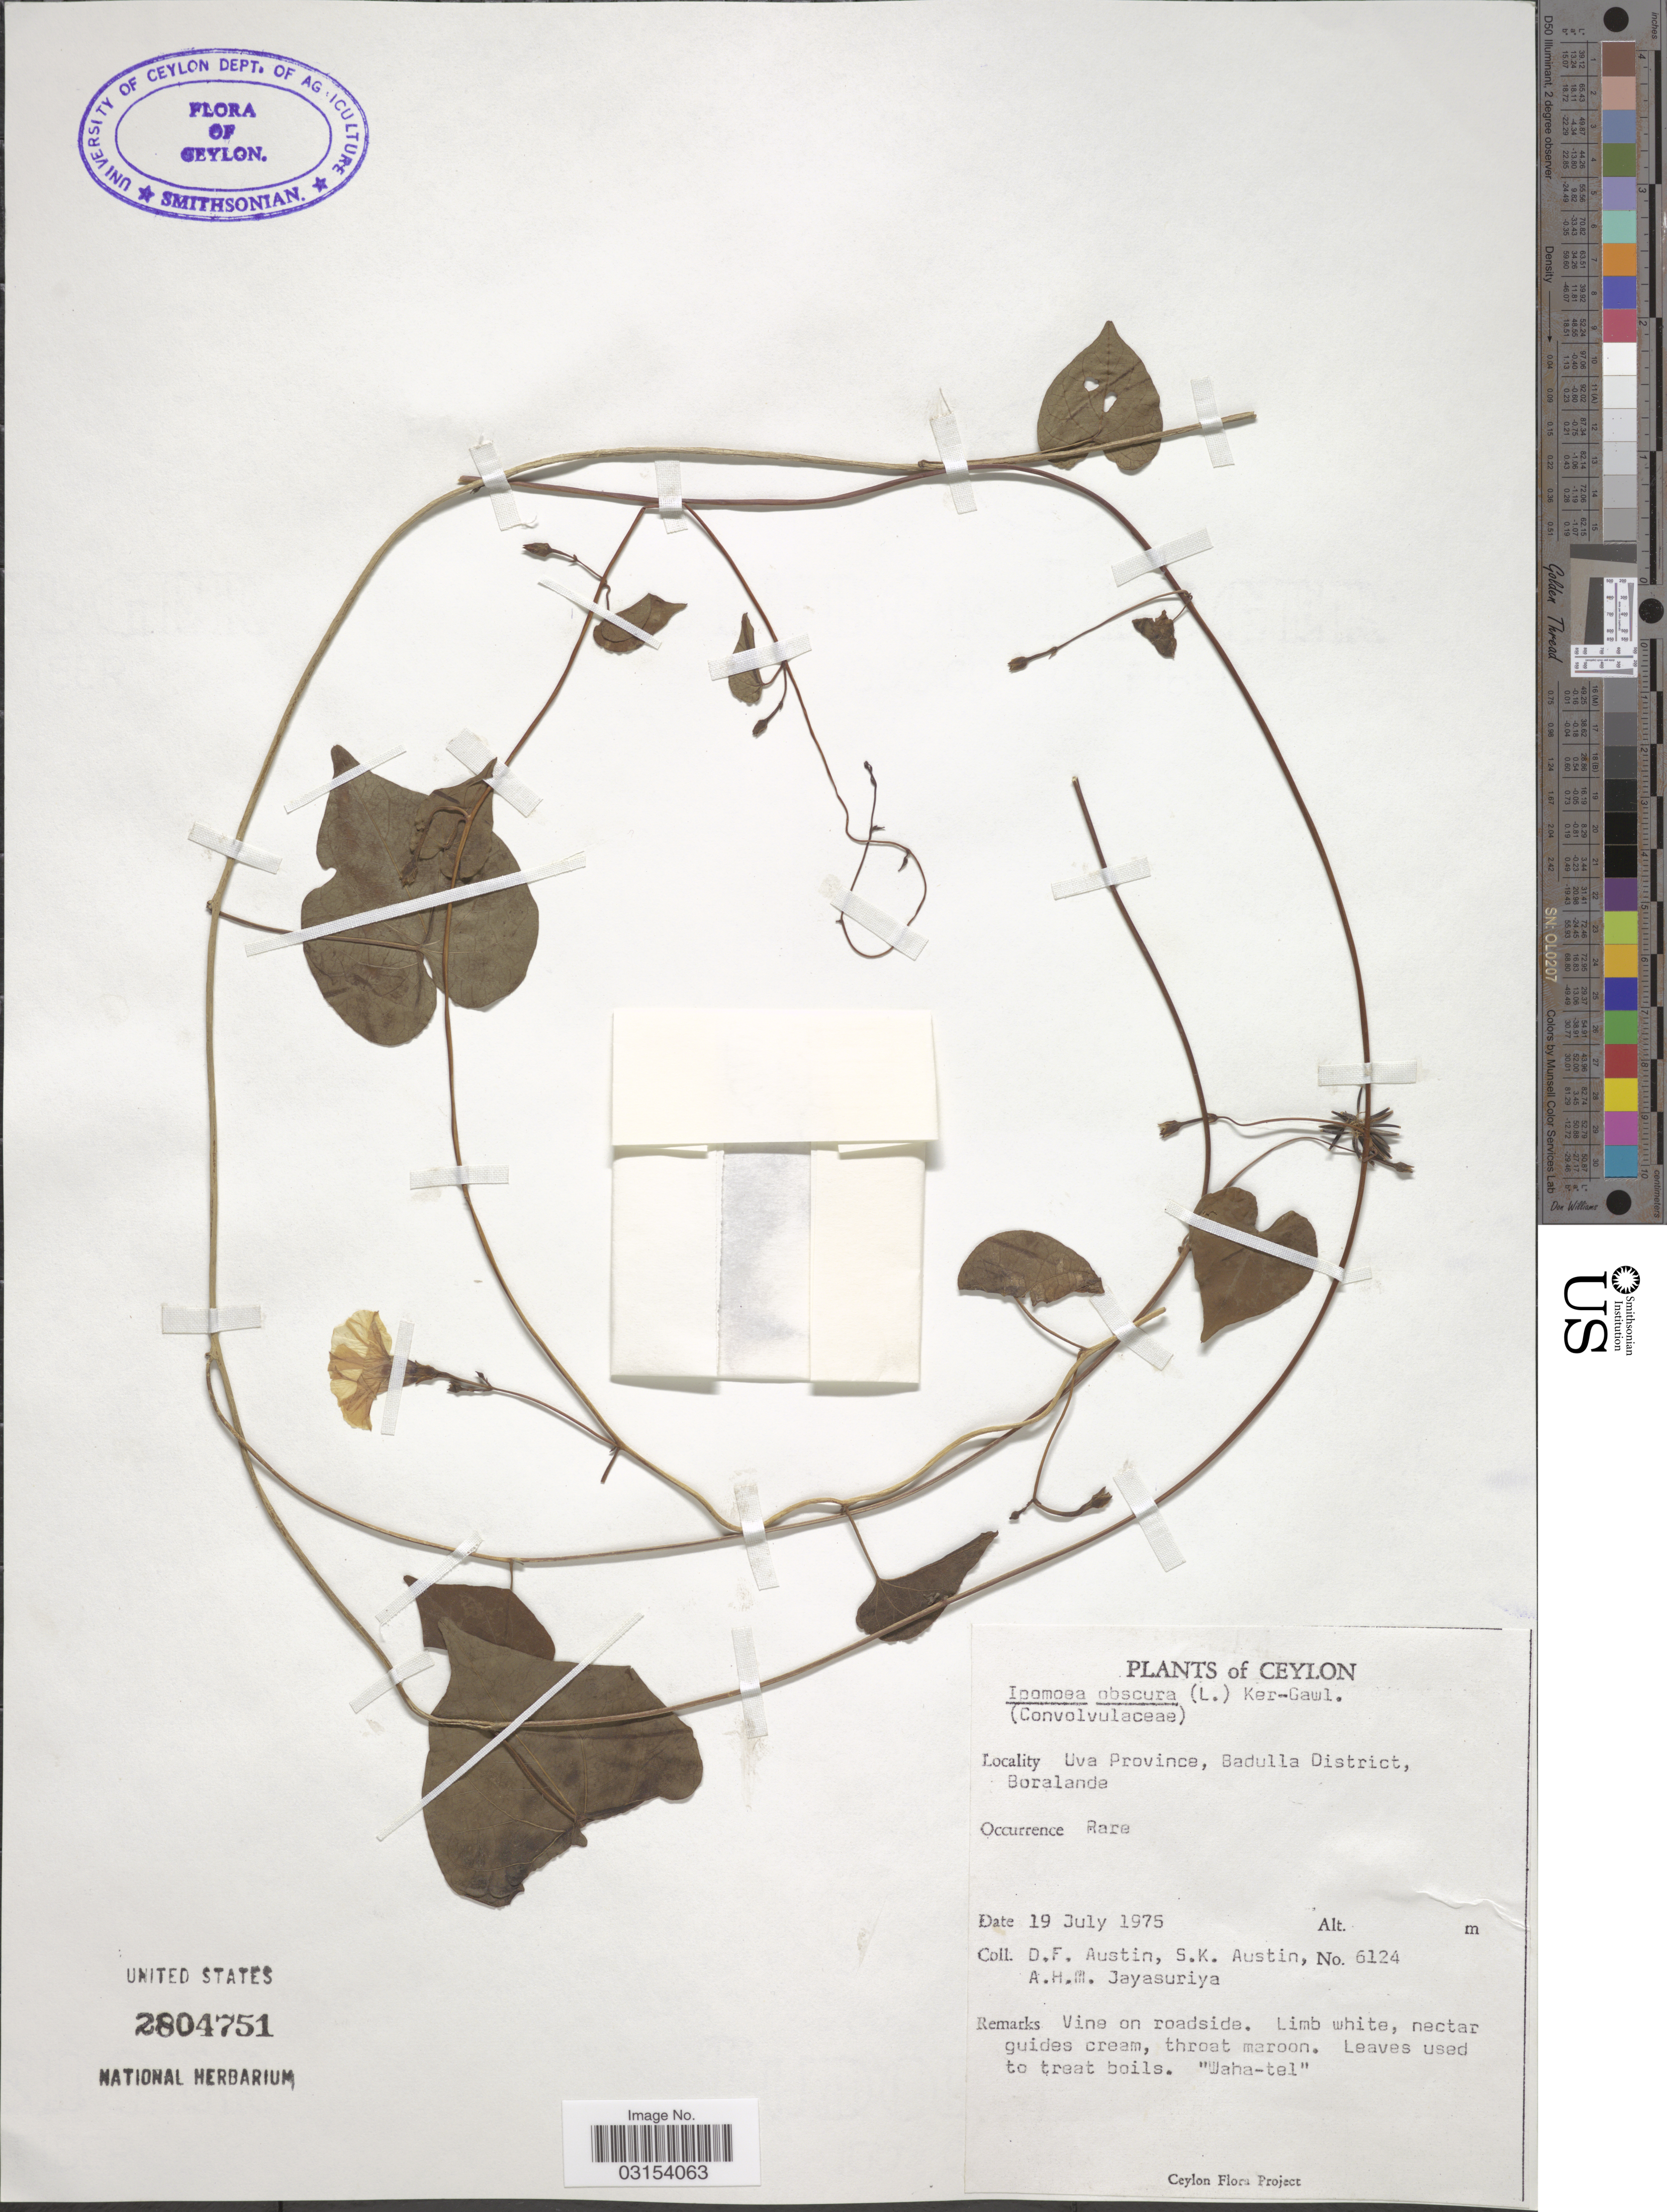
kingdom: Plantae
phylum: Tracheophyta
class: Magnoliopsida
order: Solanales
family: Convolvulaceae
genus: Ipomoea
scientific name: Ipomoea obscura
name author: (L.) Ker Gawl.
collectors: D. Austin, S. Austin & A. H. Jayasuriya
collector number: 6124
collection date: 1975-07-19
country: Sri Lanka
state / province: Uva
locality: Ceylon, Uva Province, Badulla District, Boralande.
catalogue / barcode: US 2804751